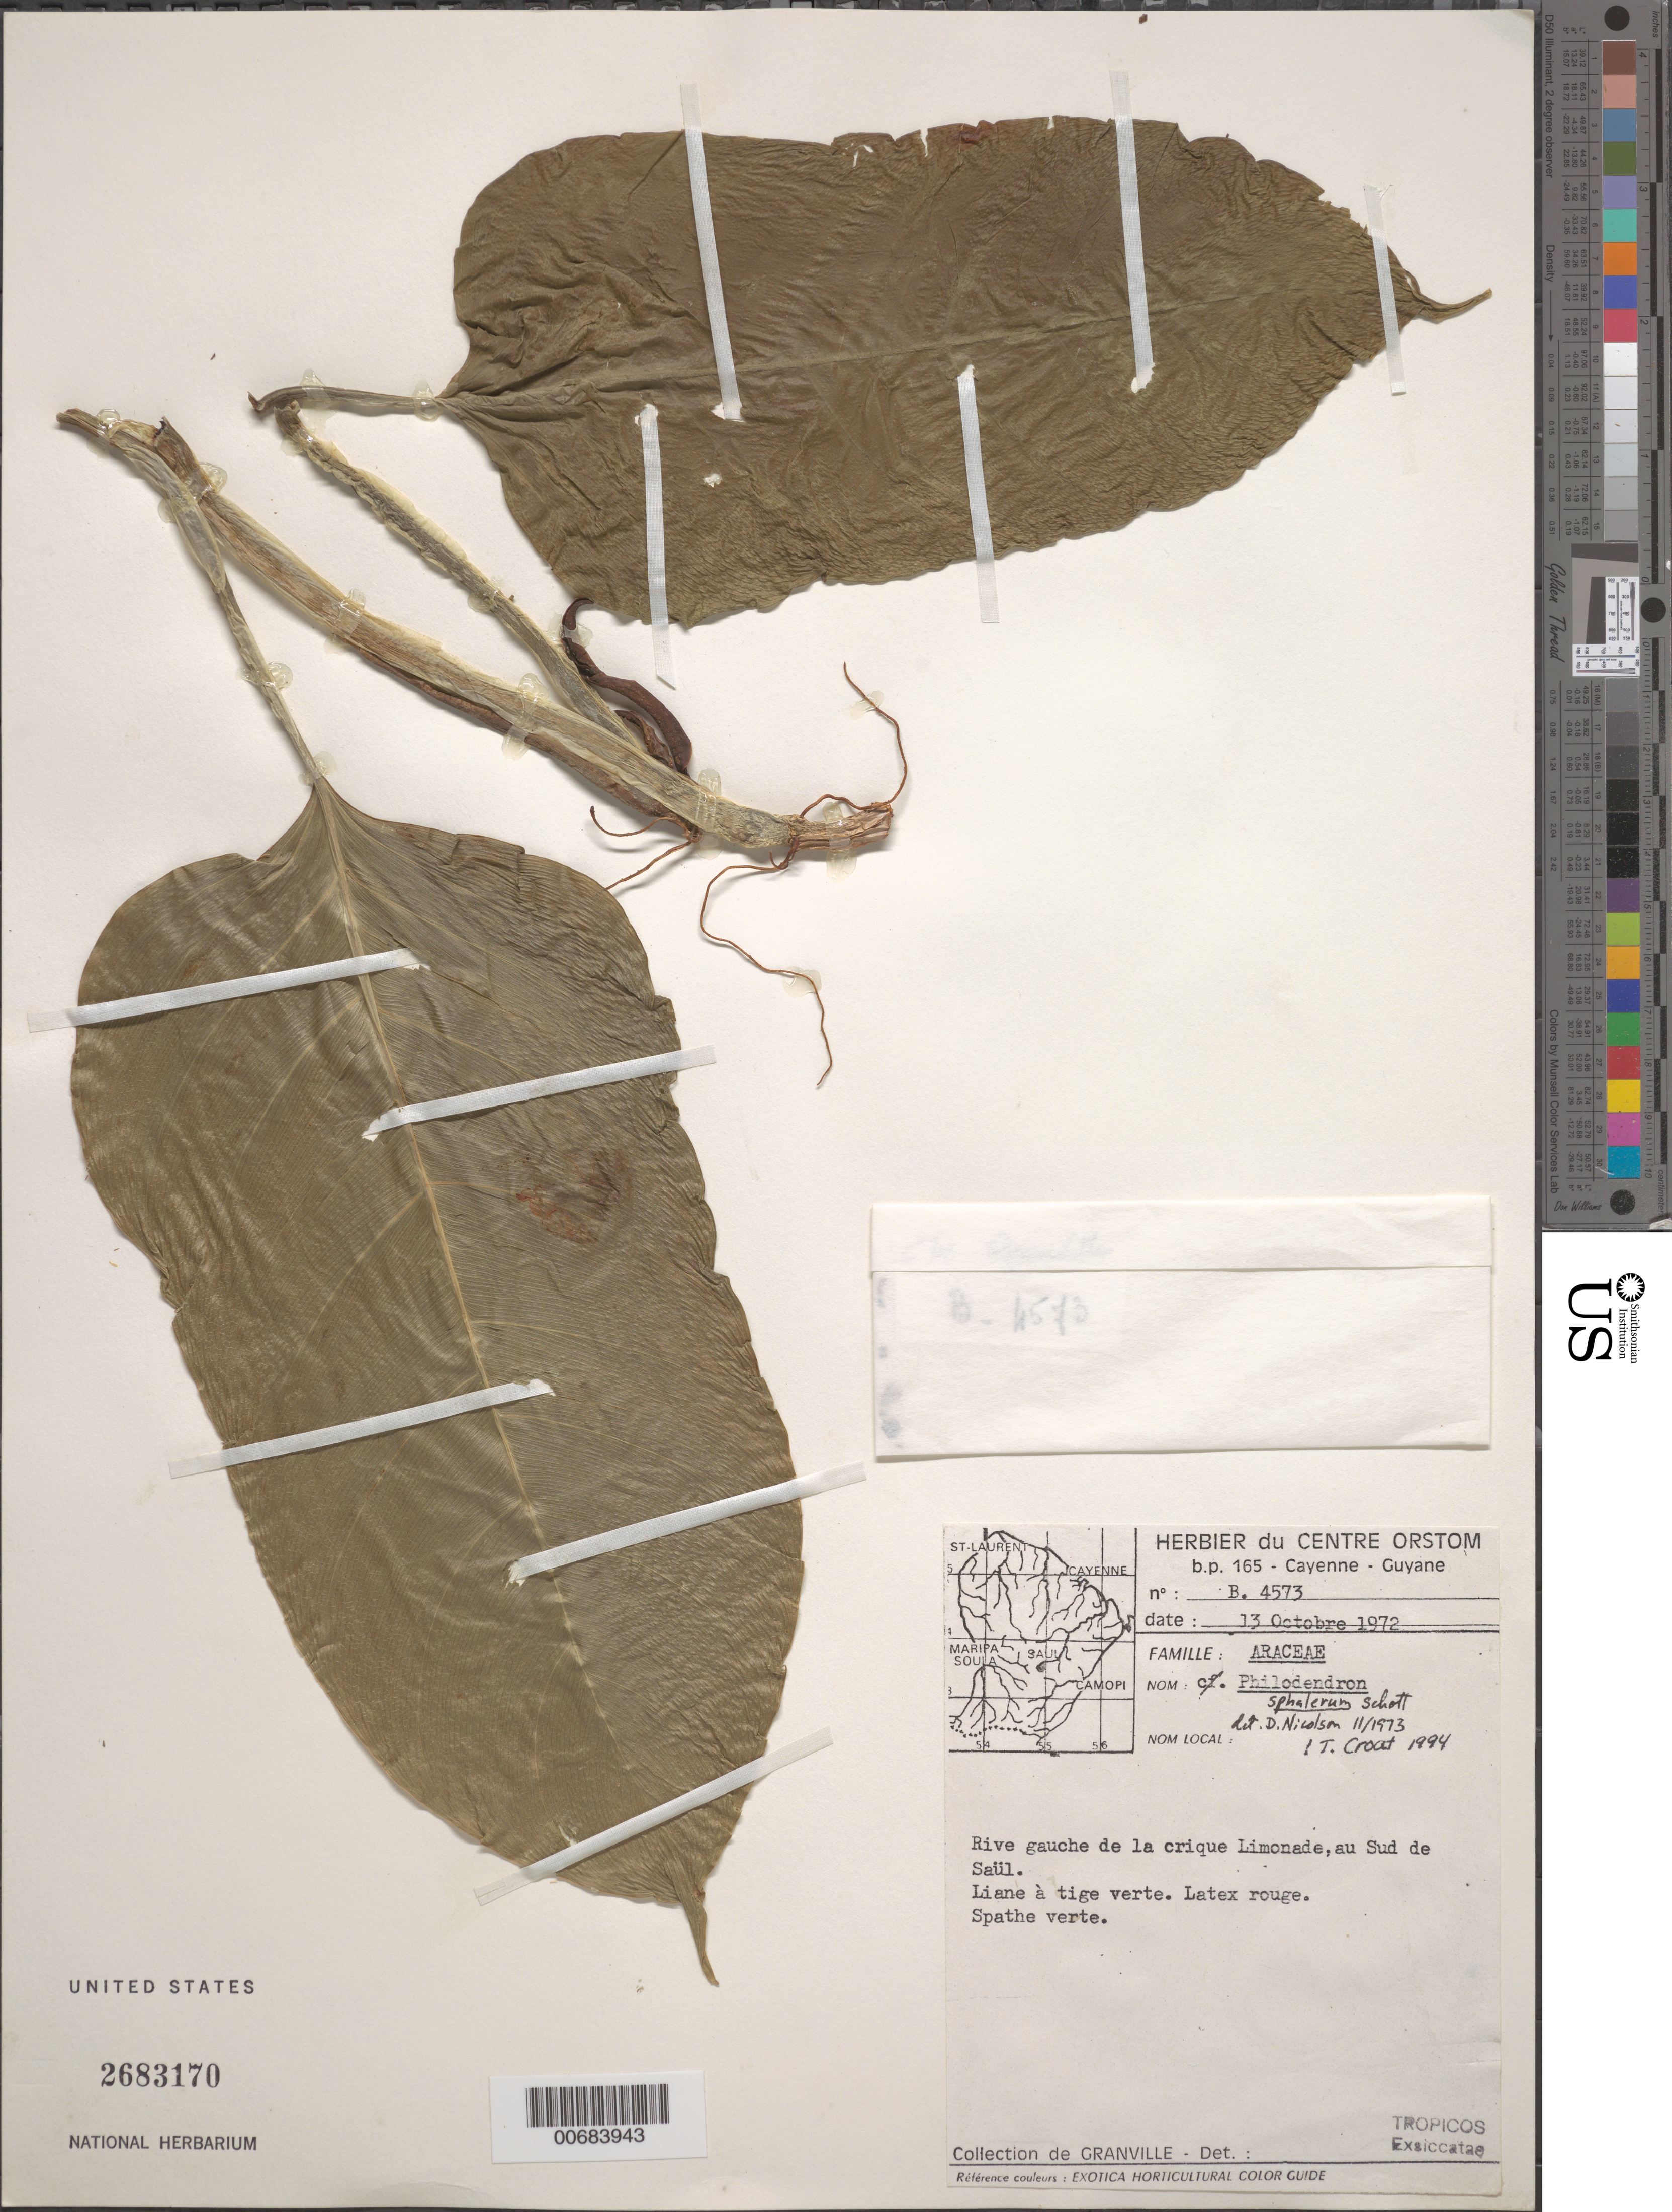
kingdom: Plantae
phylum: Tracheophyta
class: Liliopsida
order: Alismatales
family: Araceae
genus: Philodendron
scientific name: Philodendron sphalerum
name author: Schott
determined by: Croat, Thomas B., Missouri Botanical Garden (MO)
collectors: J.-J. de Granville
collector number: B 4573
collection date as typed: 13-Oct-72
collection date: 1972-10-13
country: French Guiana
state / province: Saint-Laurent-du-Maroni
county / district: Saül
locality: Limonade Creek, to south of Saül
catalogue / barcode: US 2683170